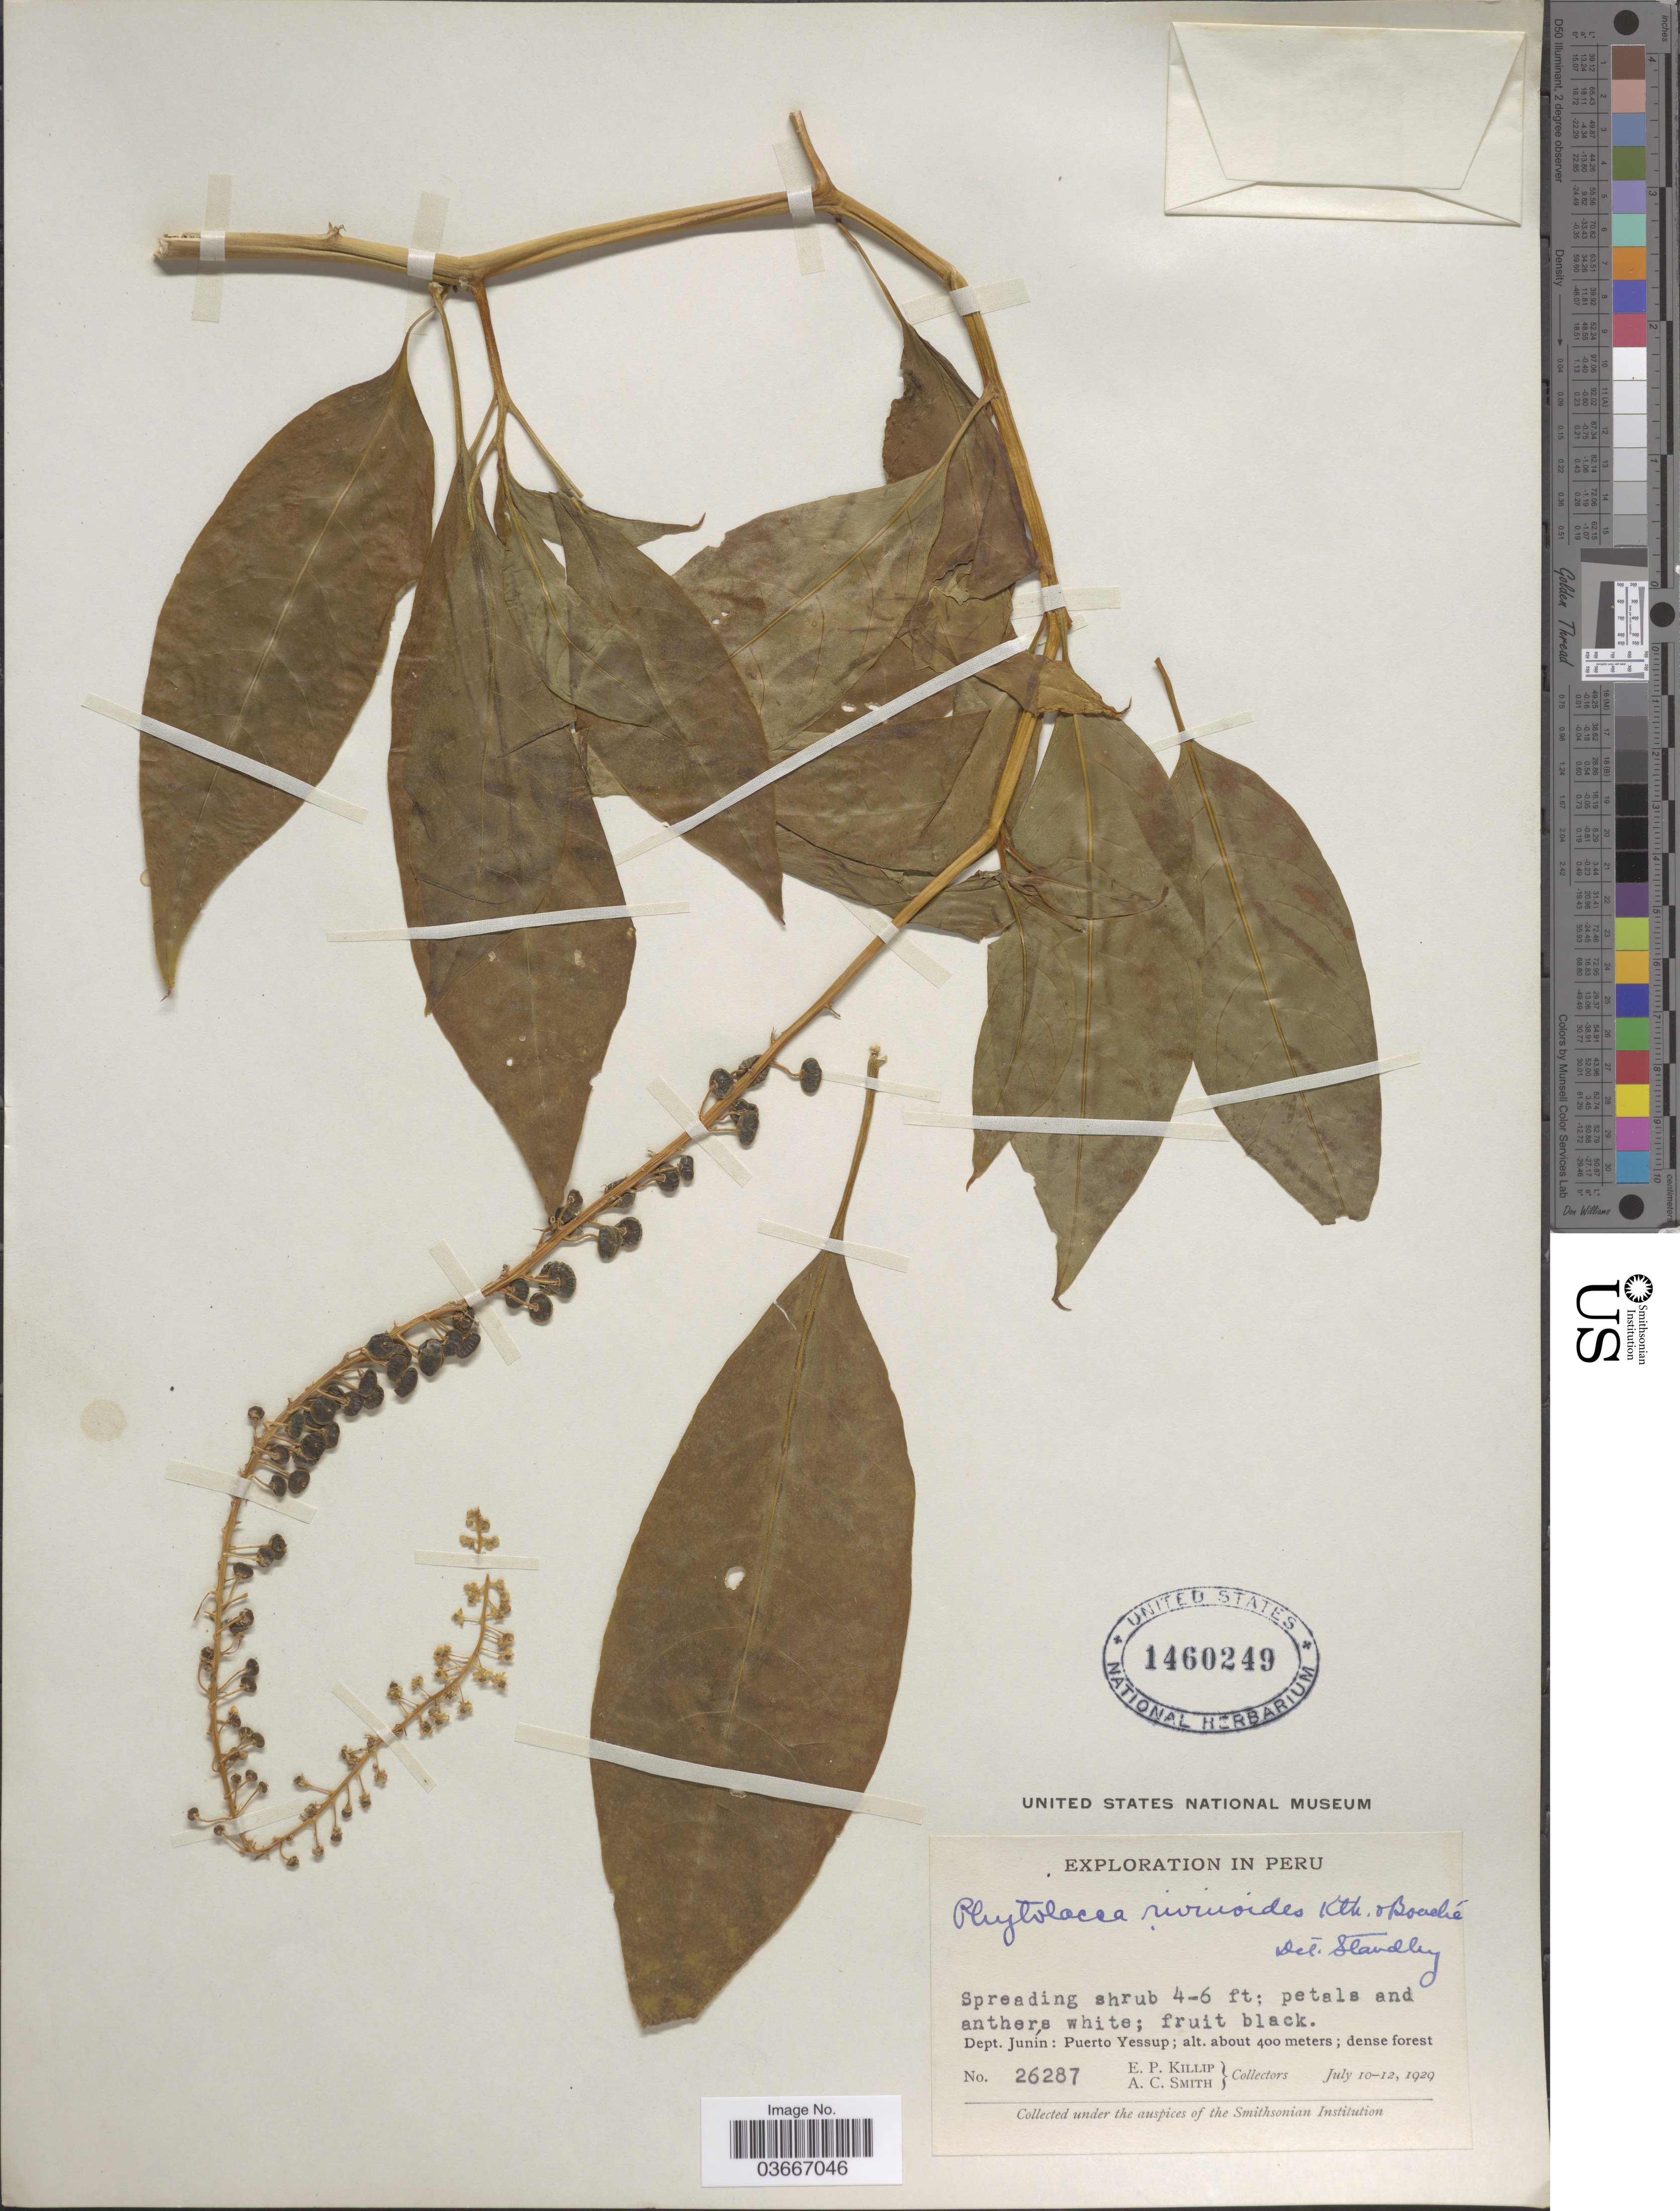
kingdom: Plantae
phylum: Tracheophyta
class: Magnoliopsida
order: Caryophyllales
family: Phytolaccaceae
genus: Phytolacca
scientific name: Phytolacca rivinoides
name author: Kunth & C.D. Bouché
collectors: E. P. Killip & A. C. Smith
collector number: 26287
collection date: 1929-07-10/1929-07-12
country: Peru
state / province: Junín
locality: Dept. Junín: Puerto Yessup.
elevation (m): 400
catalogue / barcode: US 1460249